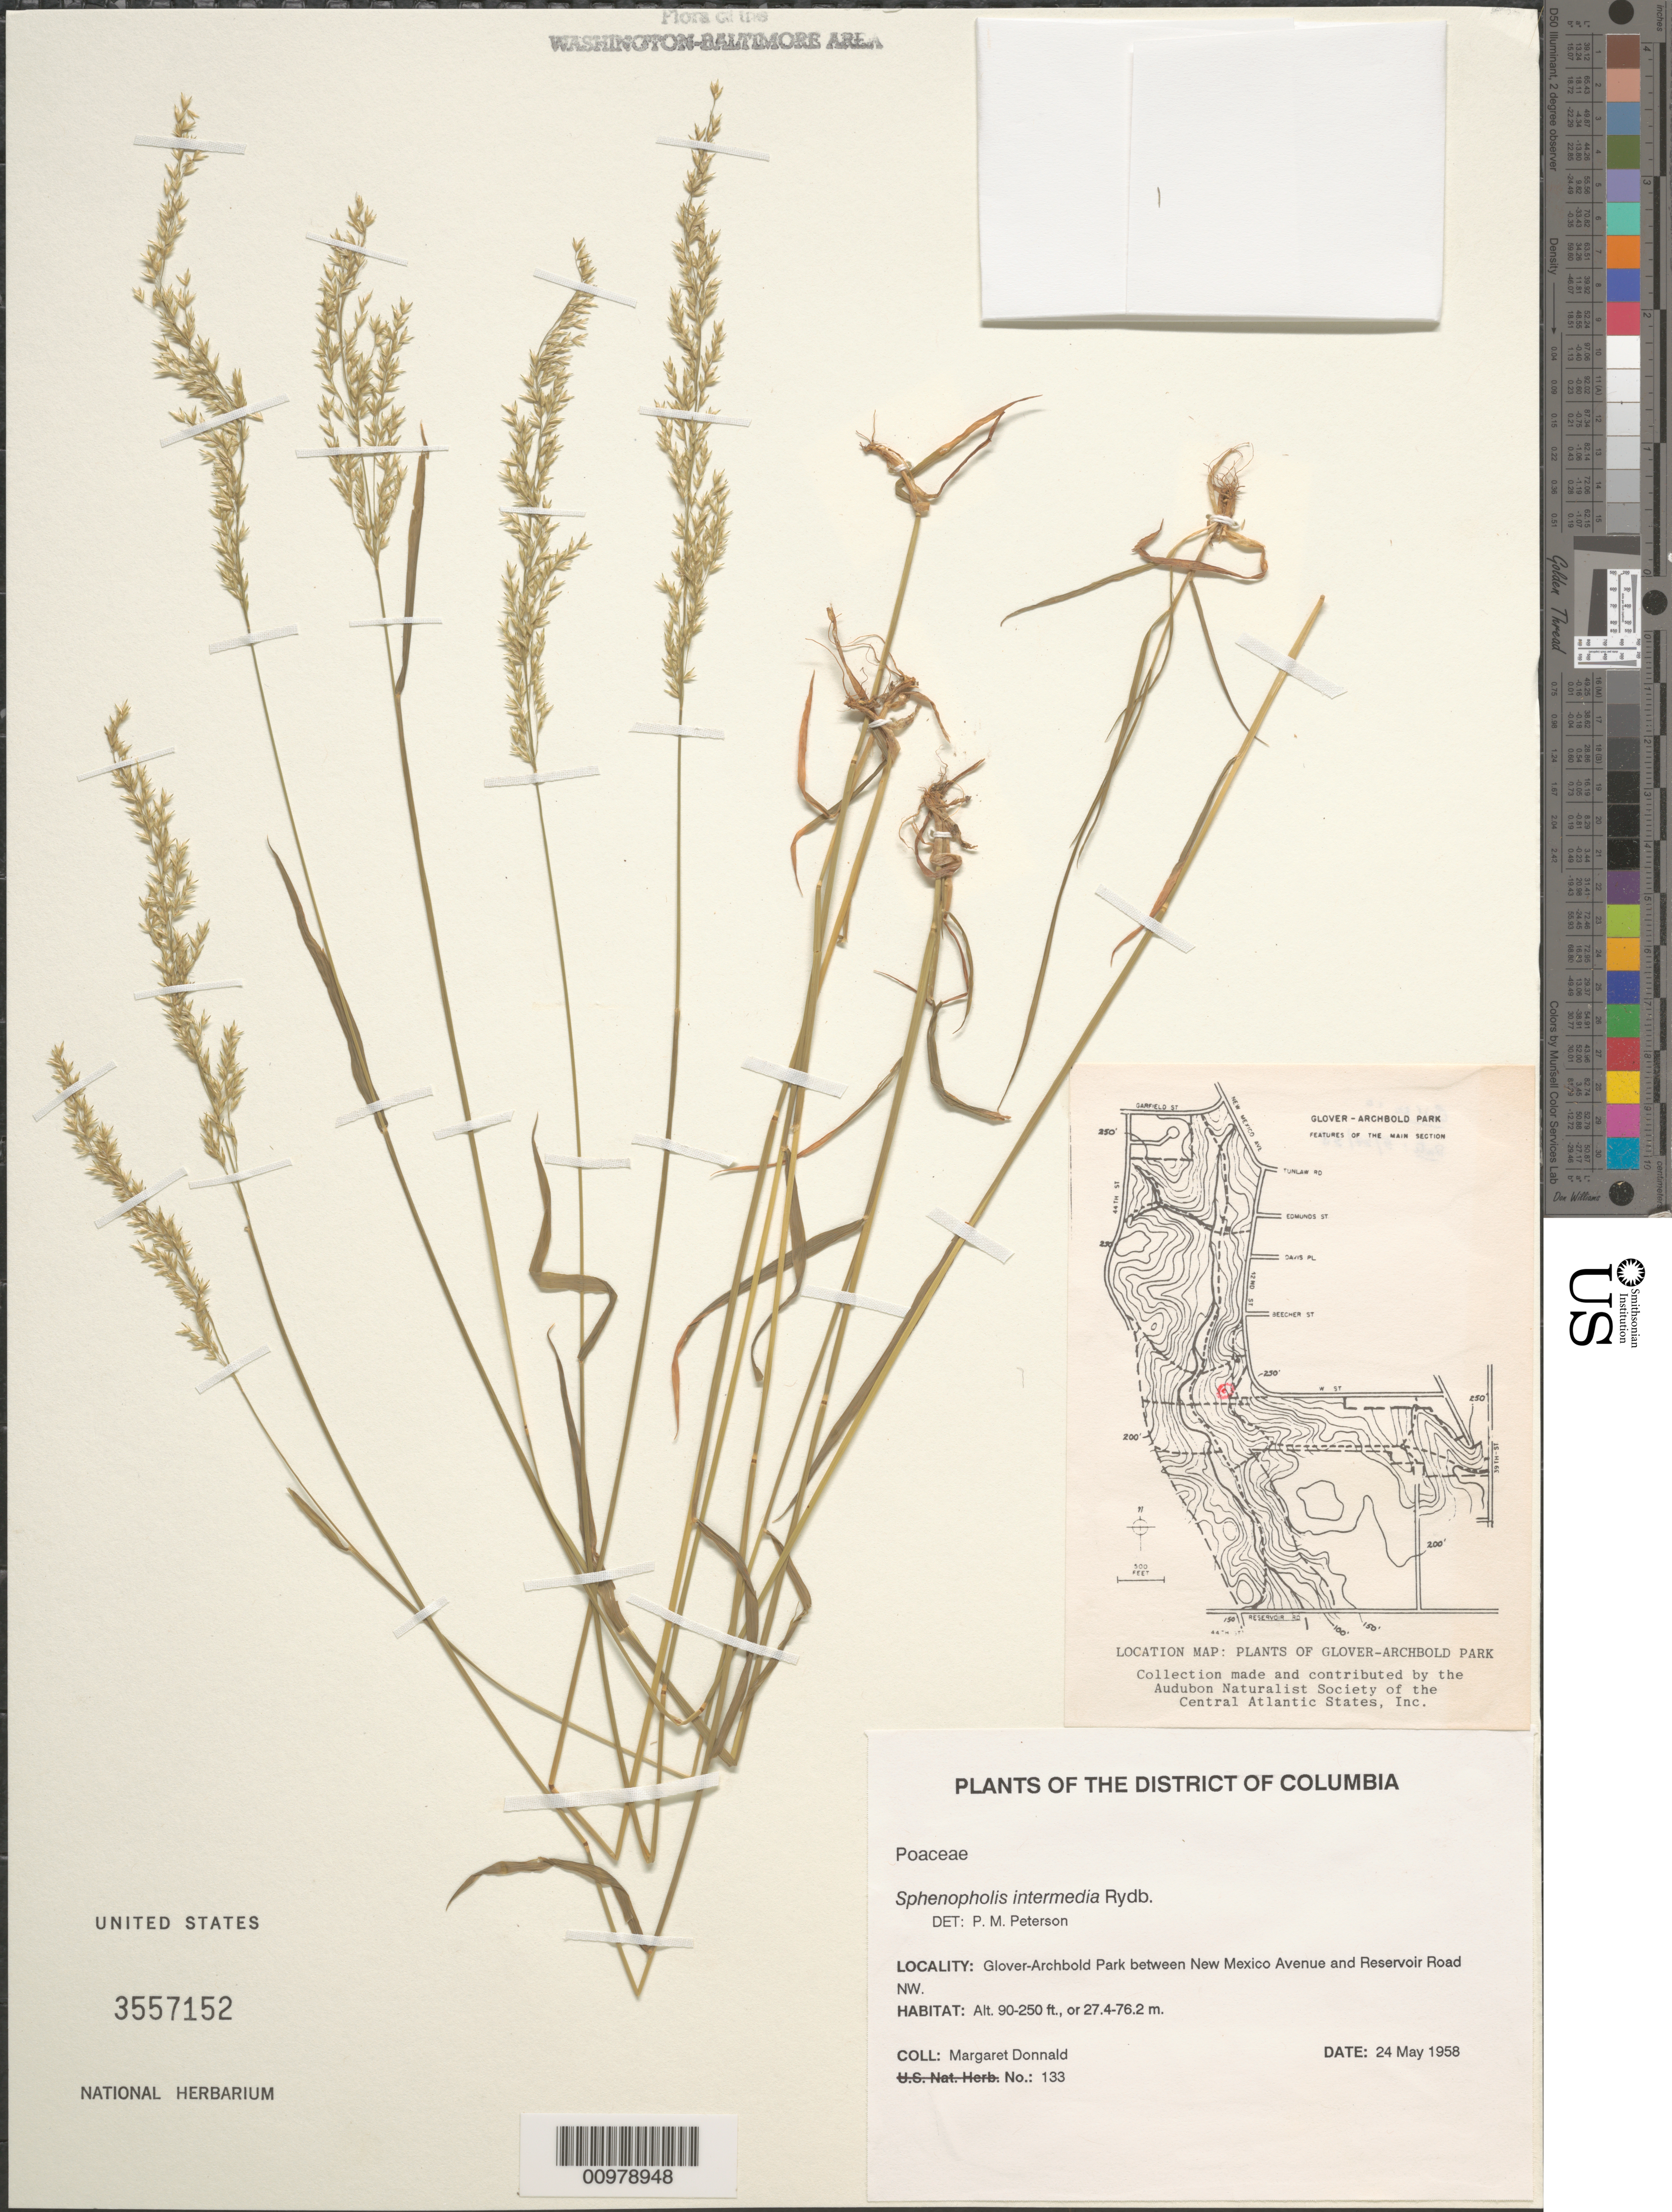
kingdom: Plantae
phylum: Tracheophyta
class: Liliopsida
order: Poales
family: Poaceae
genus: Sphenopholis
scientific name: Sphenopholis intermedia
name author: (Rydb.) Rydb.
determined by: Peterson, Paul M., (BOT), Smithsonian Institution - National Museum of Natural History (UNITED STATES)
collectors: M. Donnald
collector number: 133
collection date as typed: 24 May 1958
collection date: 1958-05-24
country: United States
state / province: District of Columbia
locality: Glover-Archbold Park between New Mexico Avenue and Reservoir Road NW.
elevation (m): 27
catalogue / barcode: US 3557152